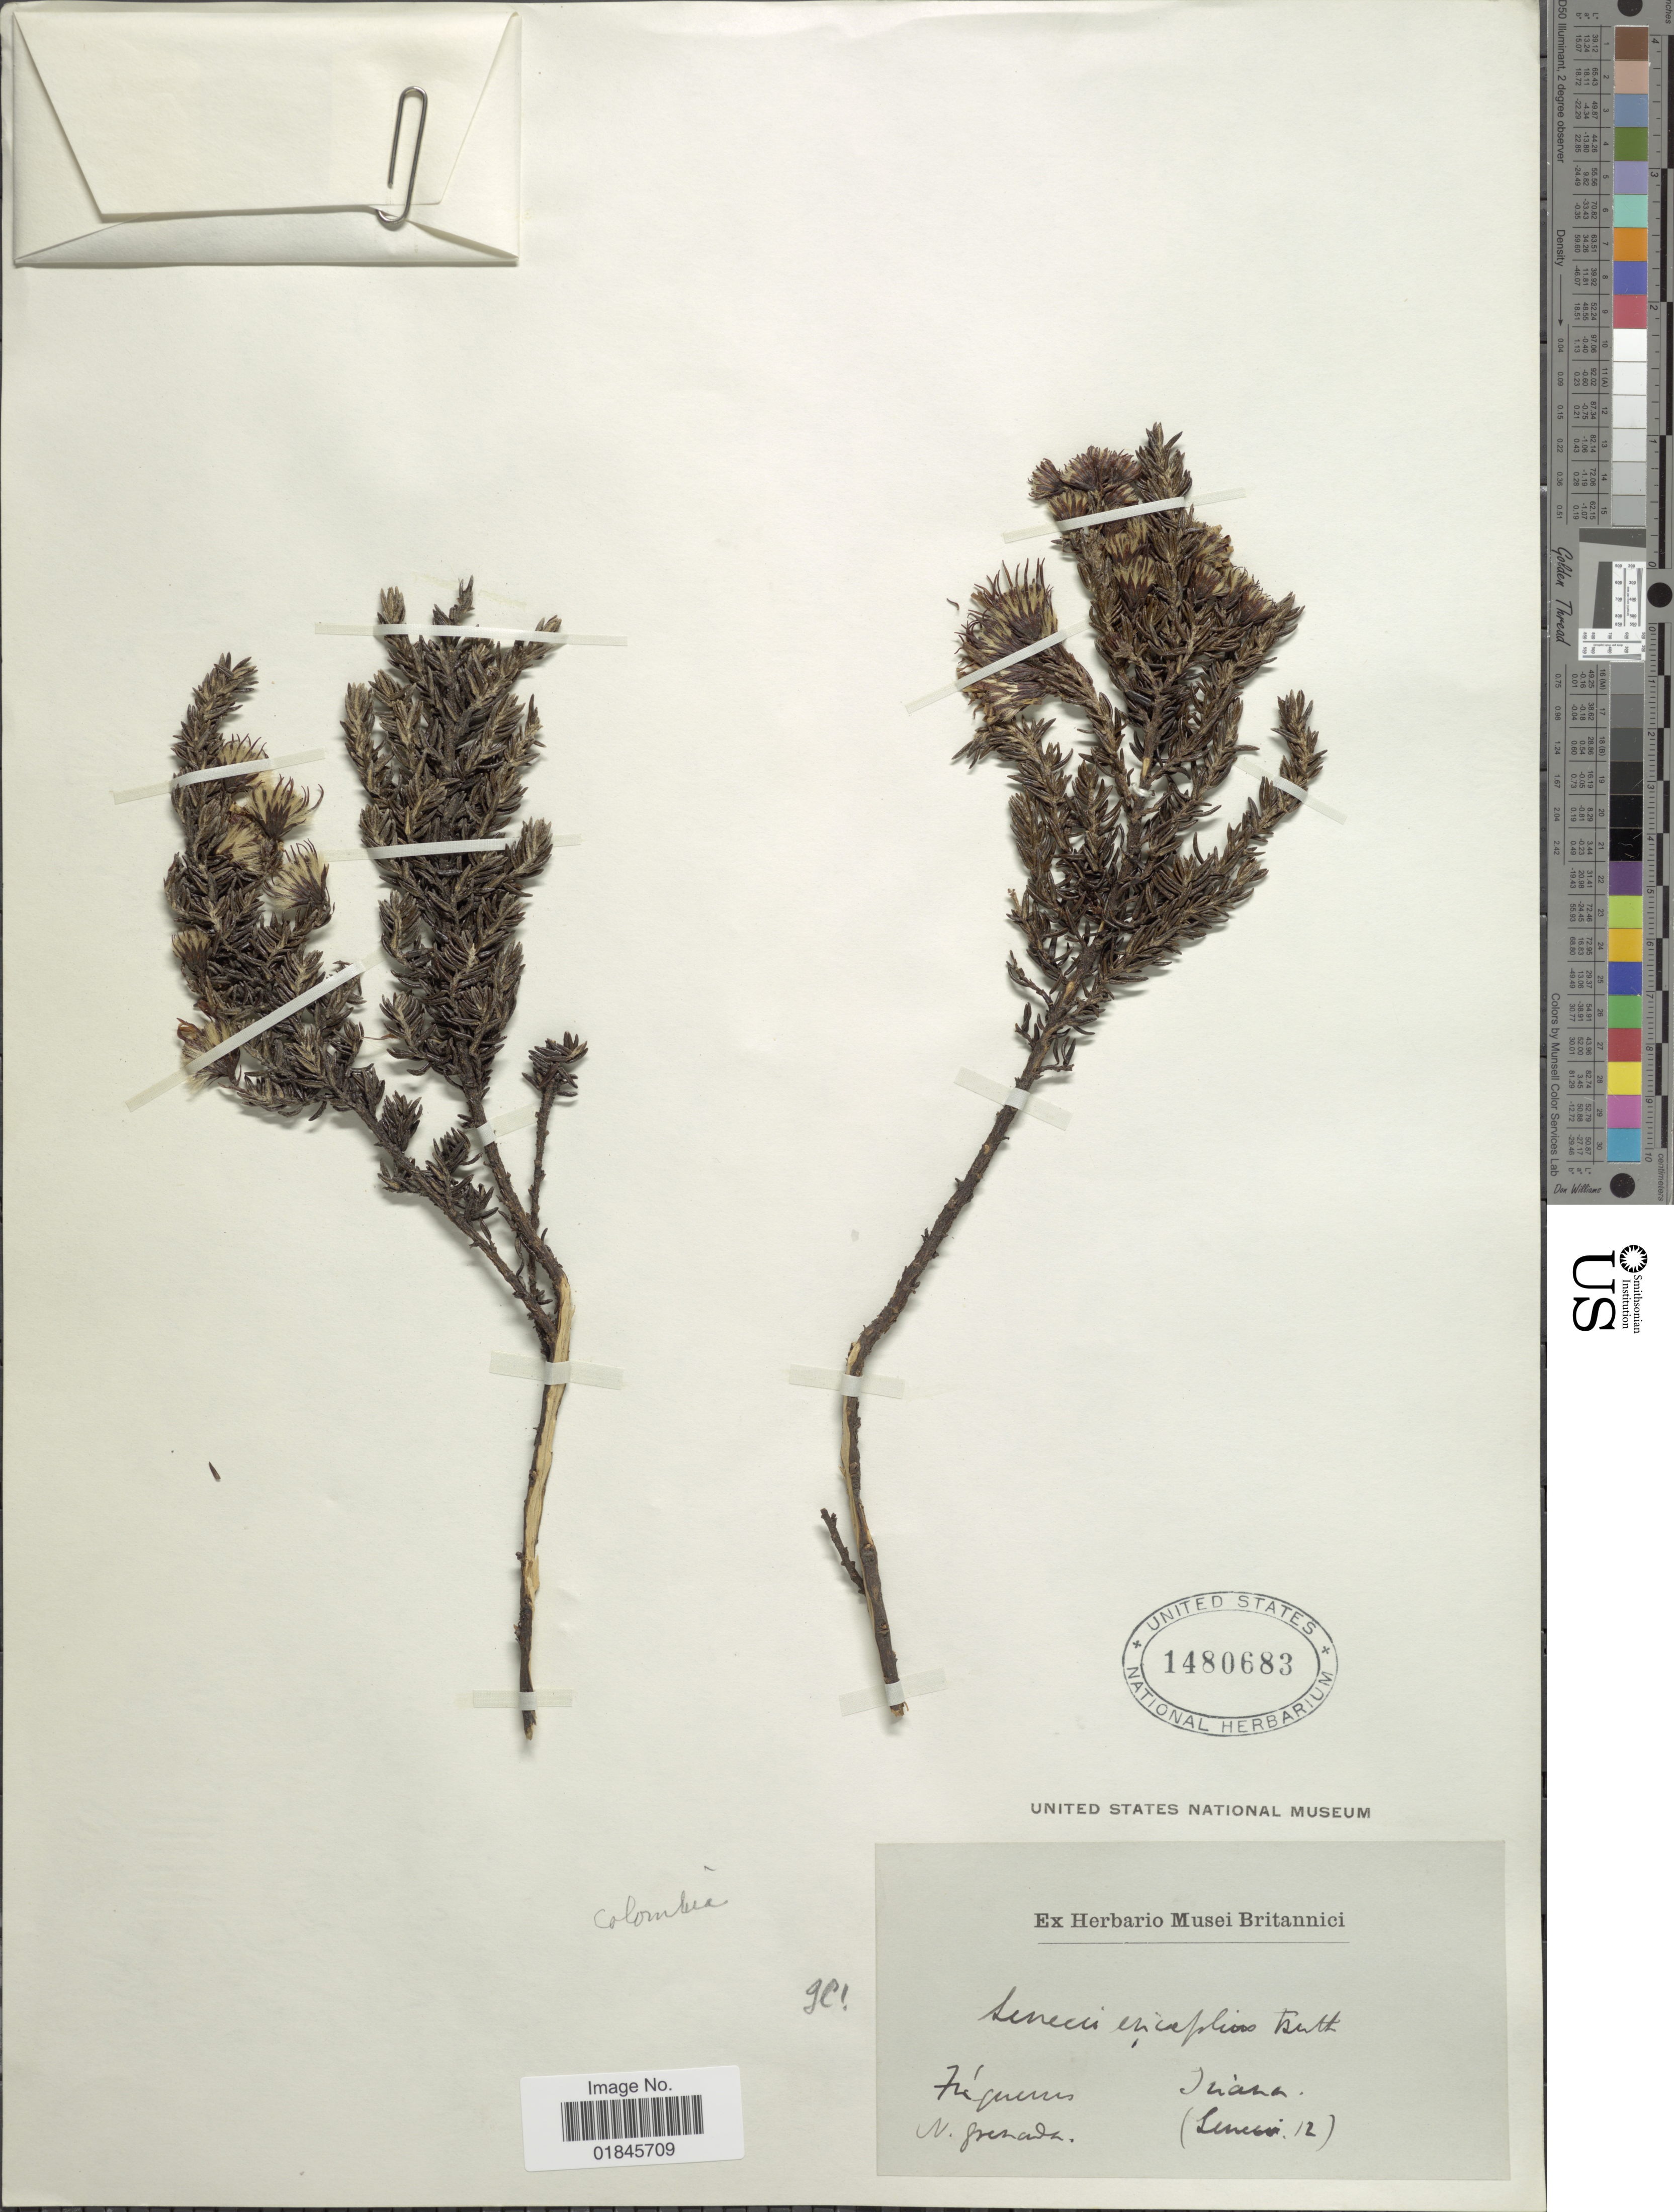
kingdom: Plantae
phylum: Tracheophyta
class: Magnoliopsida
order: Asterales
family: Asteraceae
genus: Pentacalia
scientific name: Pentacalia peruviana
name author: (Pers.) Cuatrec.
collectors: Triana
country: Colombia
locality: Túquerres, N. Grenada.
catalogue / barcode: US 1480683